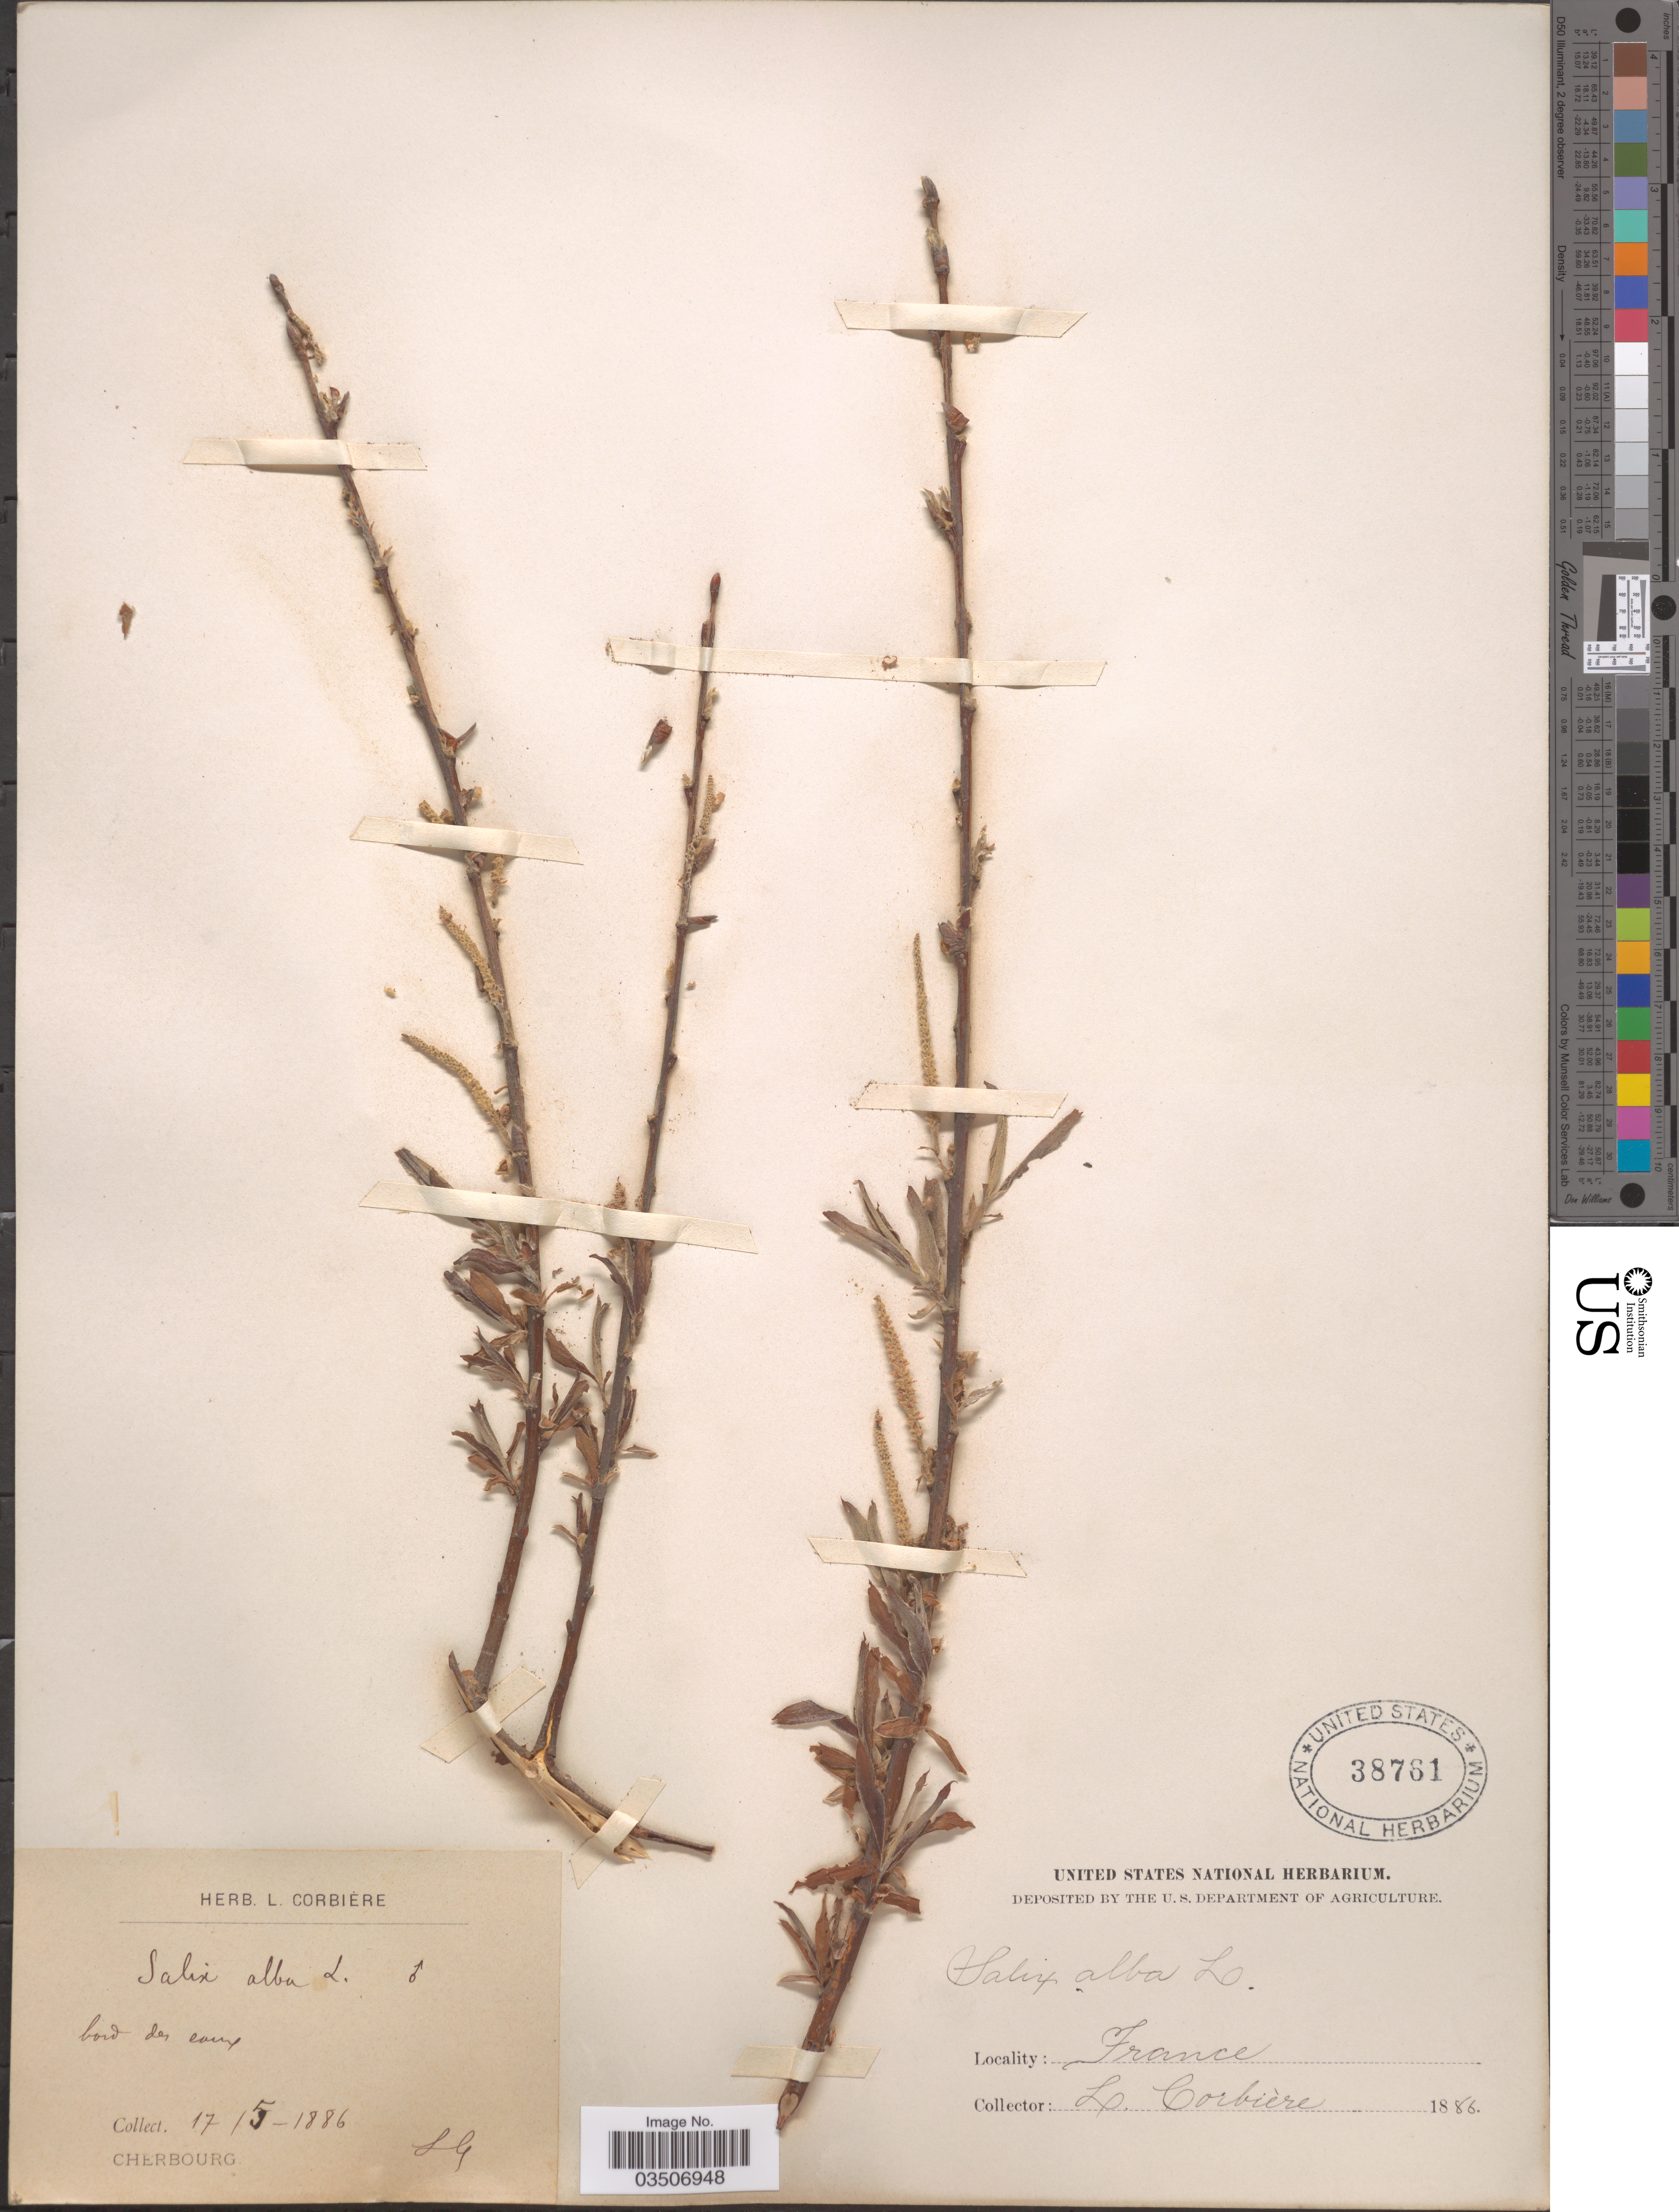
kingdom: Plantae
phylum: Tracheophyta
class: Magnoliopsida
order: Malpighiales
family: Salicaceae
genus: Salix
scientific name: Salix alba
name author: L.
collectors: L. Corbière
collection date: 1886-05-17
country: France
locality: Bord des eaux. Cherbourg.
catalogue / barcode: US 38761